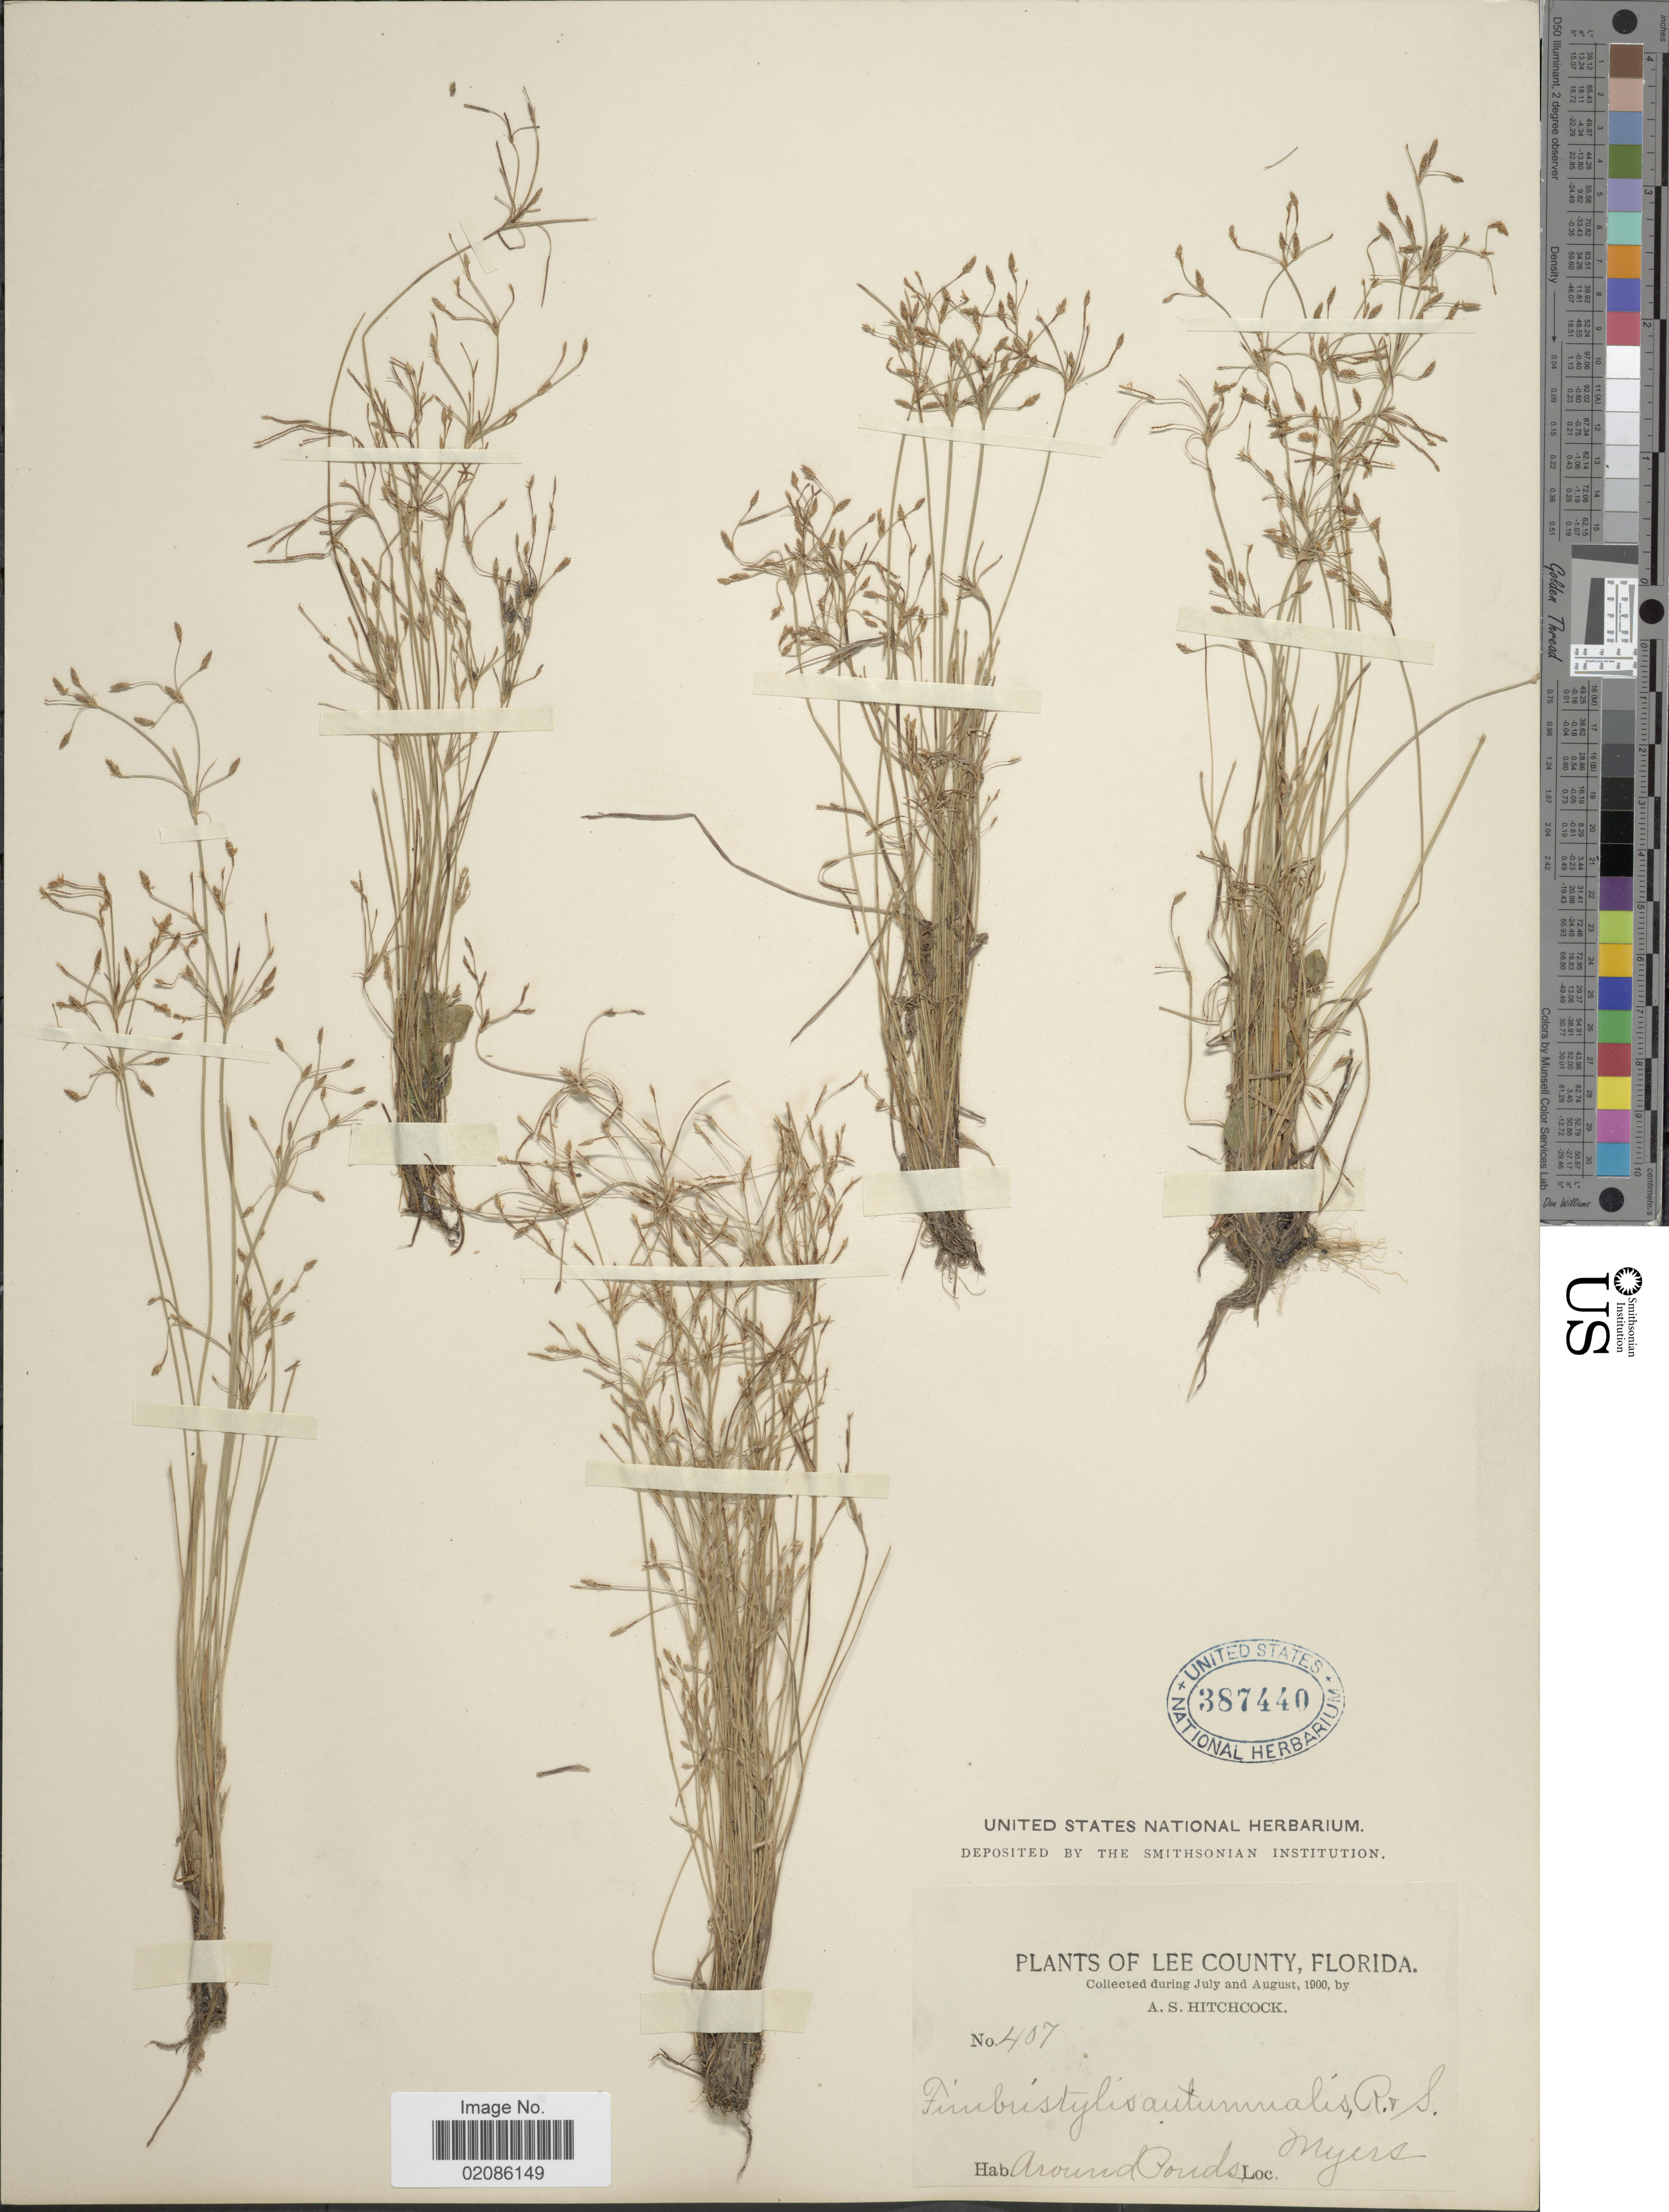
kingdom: Plantae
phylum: Tracheophyta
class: Liliopsida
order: Poales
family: Cyperaceae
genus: Fimbristylis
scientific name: Fimbristylis autumnalis (L.) Roem. & Schult.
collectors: A. S. Hitchcock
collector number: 407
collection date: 1900-07/1900-08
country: United States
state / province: Florida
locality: Lee County. Around Pounds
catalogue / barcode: US 387440